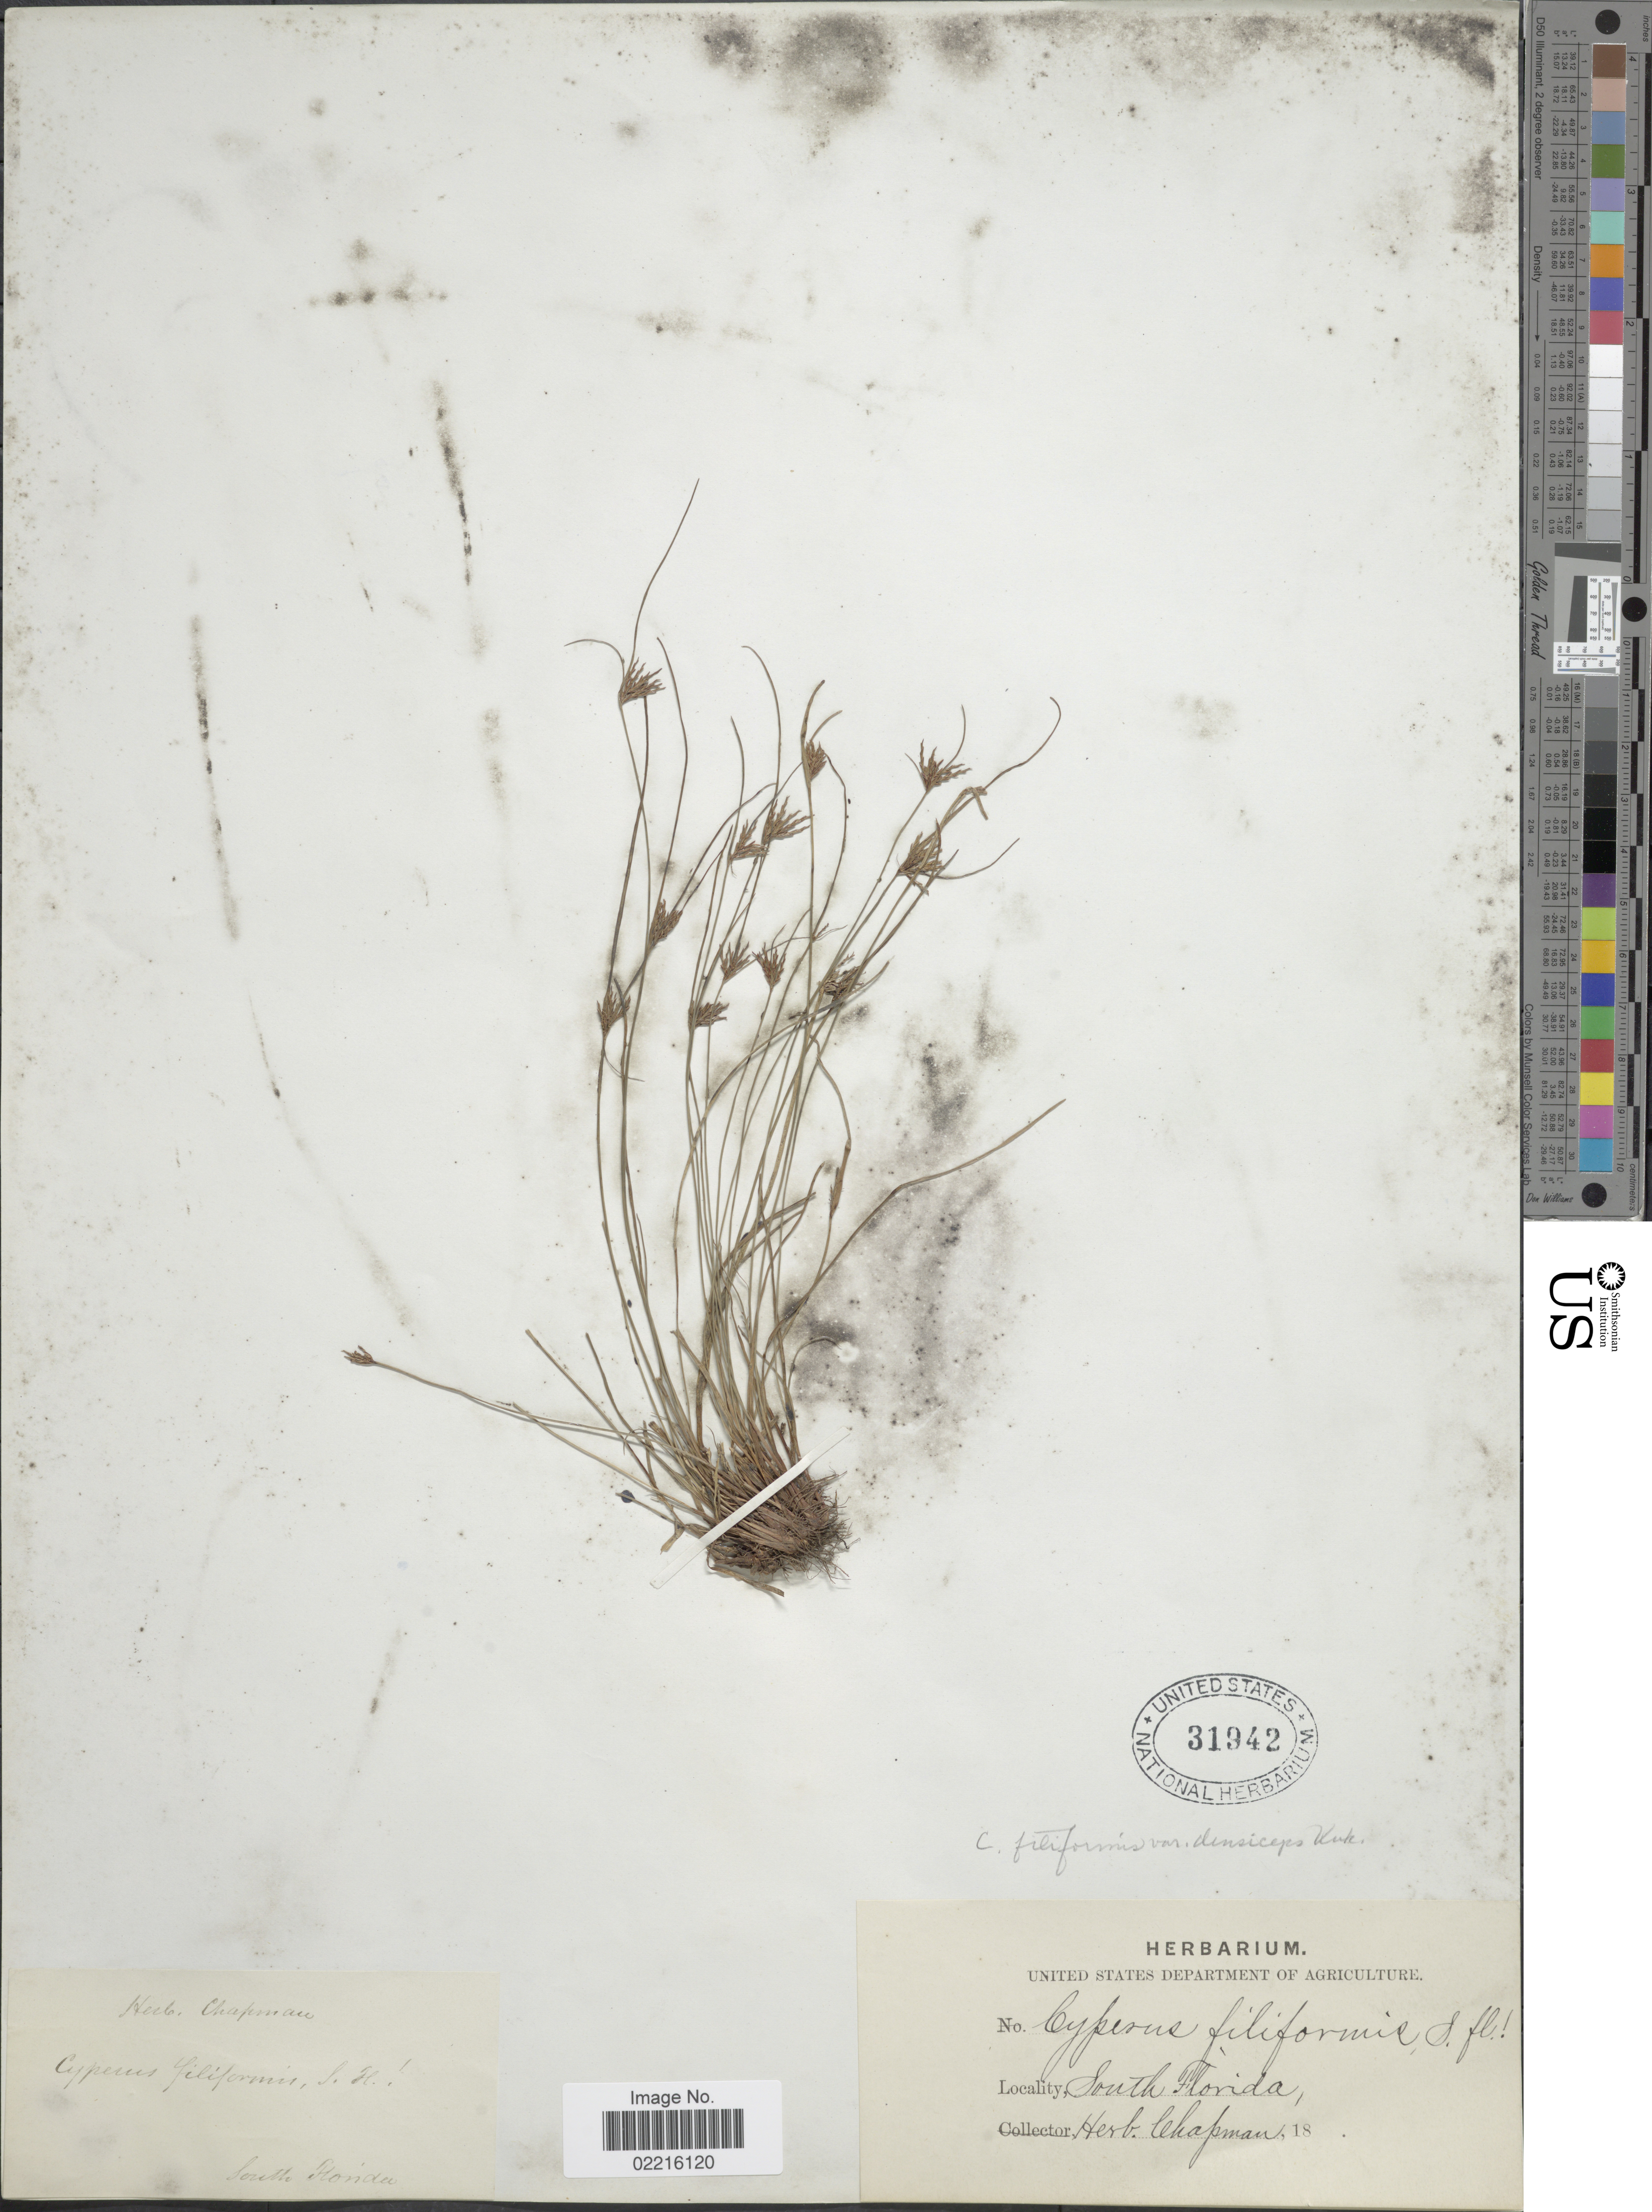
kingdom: Plantae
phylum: Tracheophyta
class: Liliopsida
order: Poales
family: Cyperaceae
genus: Cyperus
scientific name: Cyperus floridanus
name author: Britton in Small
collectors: ex herb. Chapman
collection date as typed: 18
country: United States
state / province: Florida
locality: South Florida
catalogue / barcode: US 31942